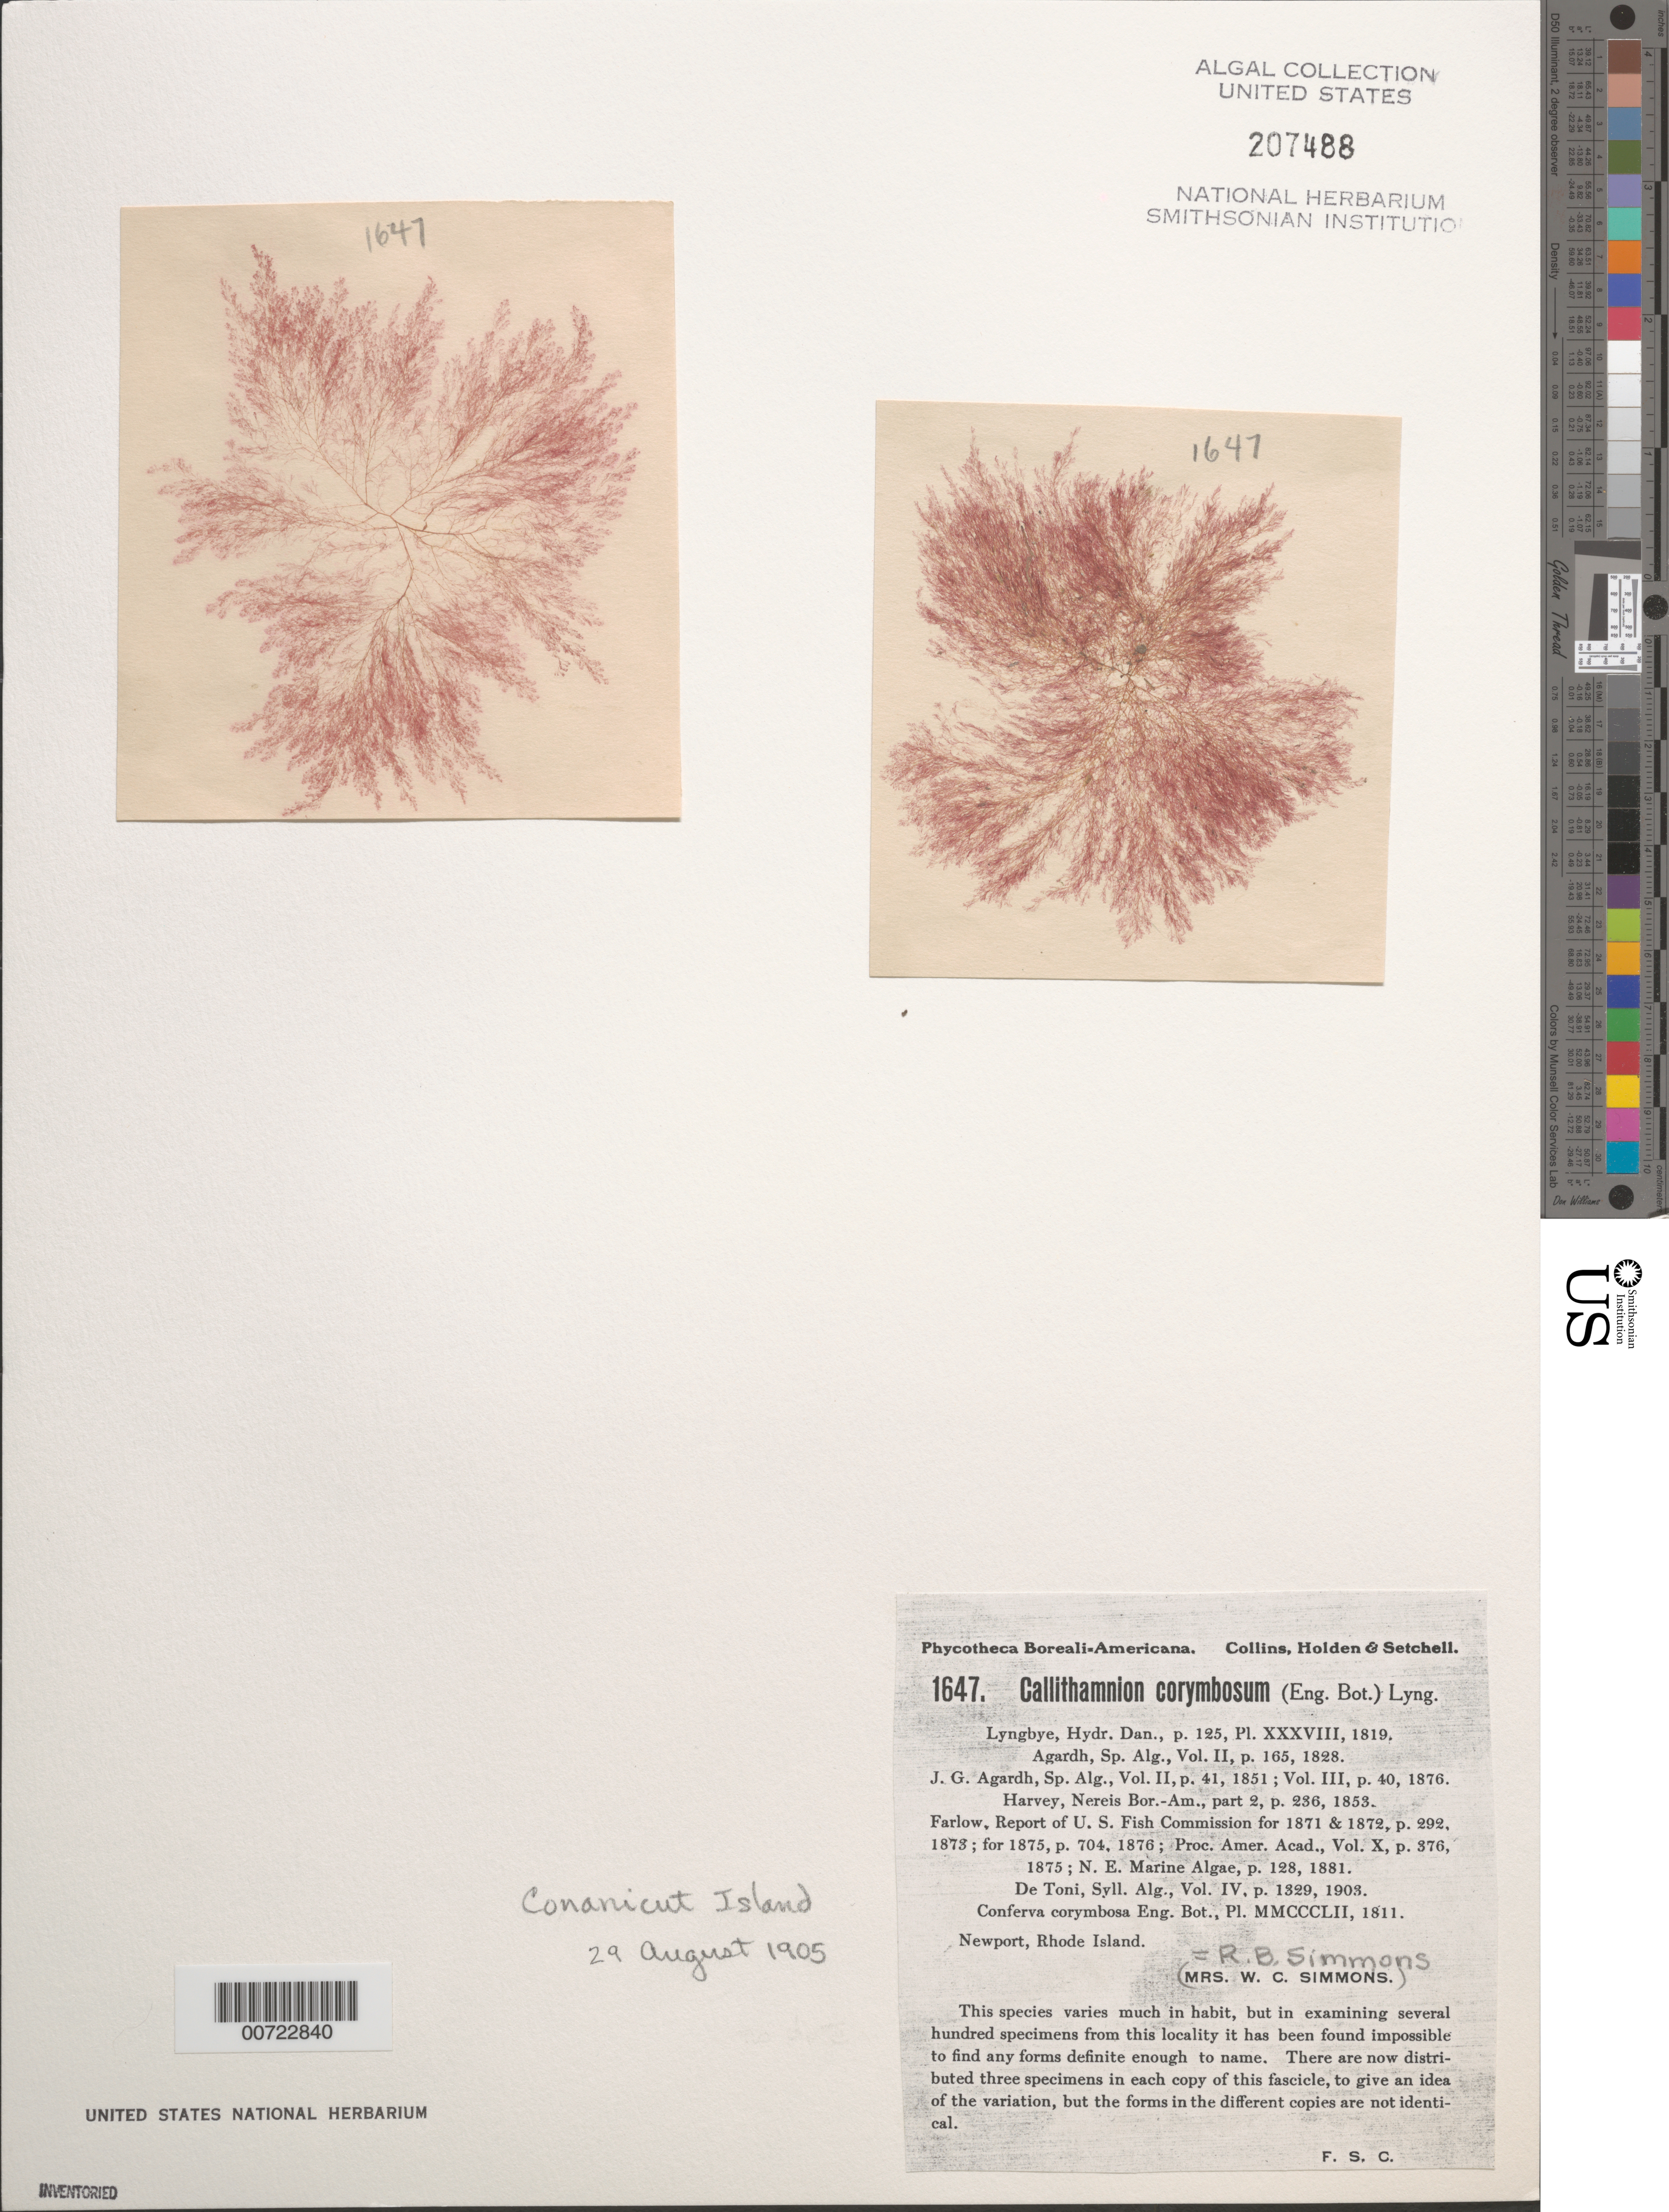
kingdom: Plantae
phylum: Rhodophyta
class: Florideophyceae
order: Ceramiales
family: Callithamniaceae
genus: Callithamnion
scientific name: Callithamnion corymbosum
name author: (Sm.) Lyngb.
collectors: R. B. Simmons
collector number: PB-A 1647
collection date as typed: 29 Aug 1905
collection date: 1905-08-29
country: United States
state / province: Rhode Island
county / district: Newport County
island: Conanicut Island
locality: Newport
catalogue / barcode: US 207488